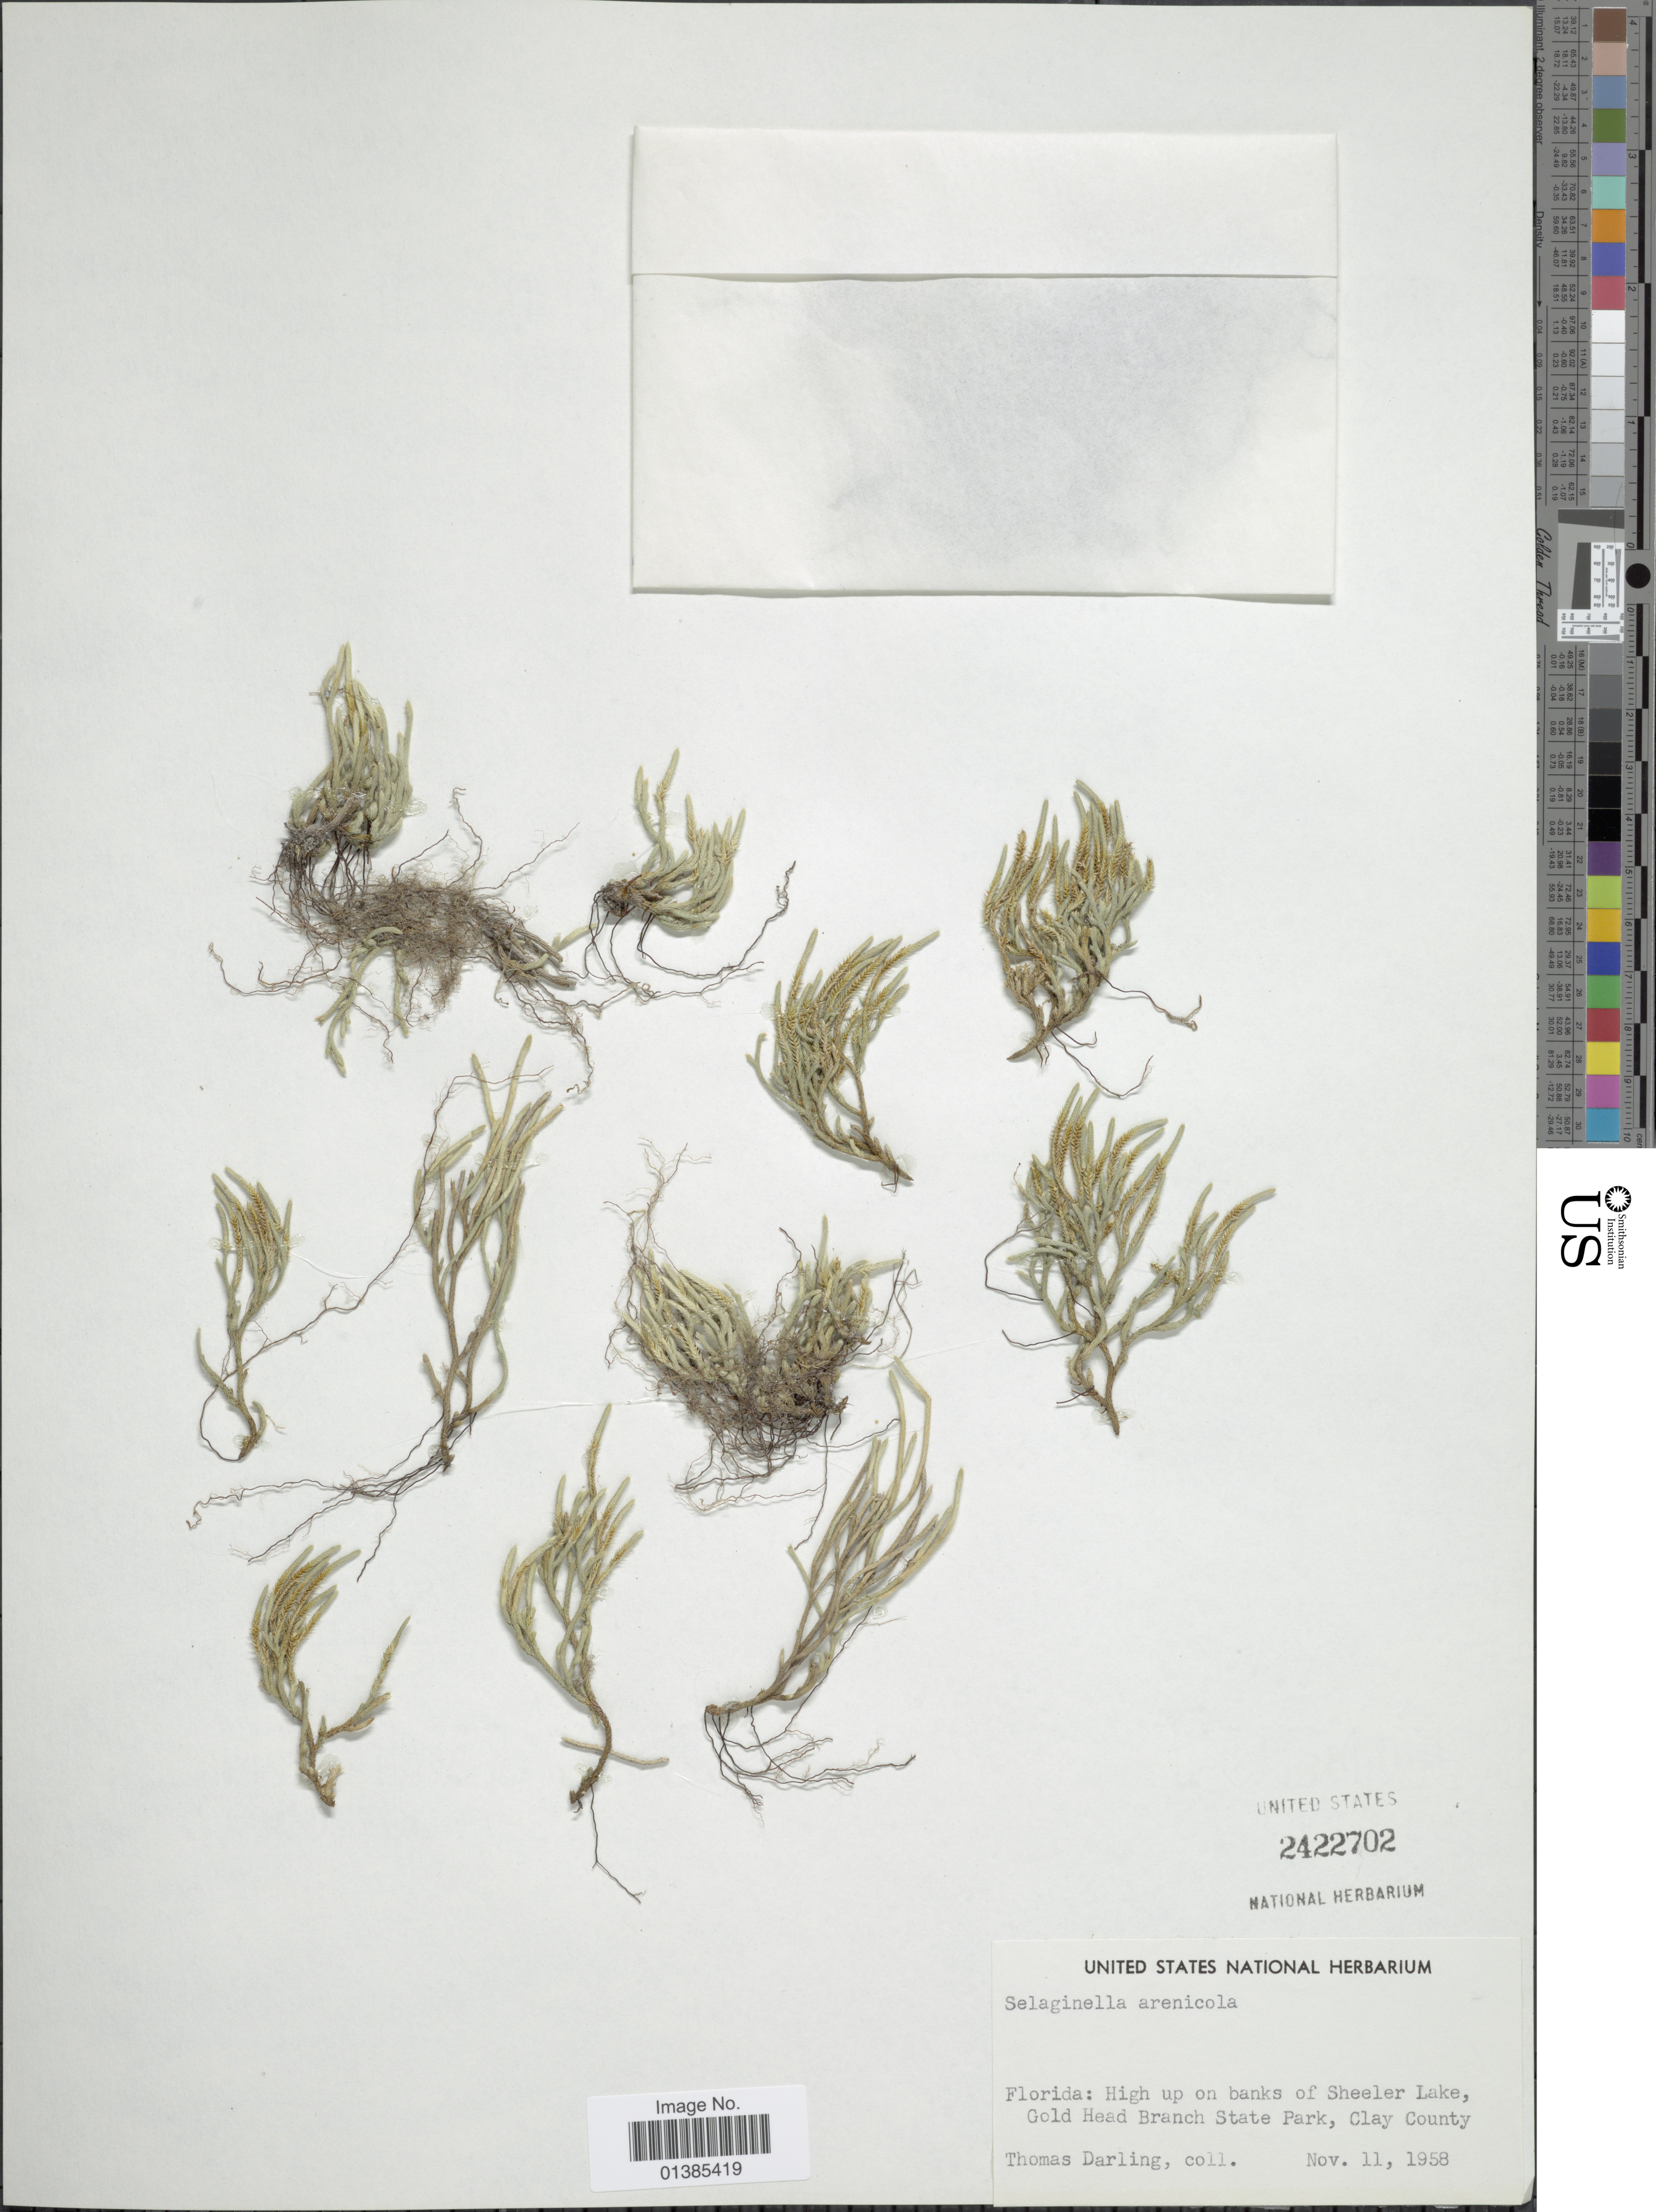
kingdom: Plantae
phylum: Tracheophyta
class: Lycopodiopsida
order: Selaginellales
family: Selaginellaceae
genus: Selaginella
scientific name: Selaginella arenicola subsp. acanthonota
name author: (Underw.) R.M. Tryon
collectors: T. Darling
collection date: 1958-11-11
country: United States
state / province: Florida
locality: High up on banks of Sheeler Lake, Gold Head Branch State Park, Clay County.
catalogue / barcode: US 2422702